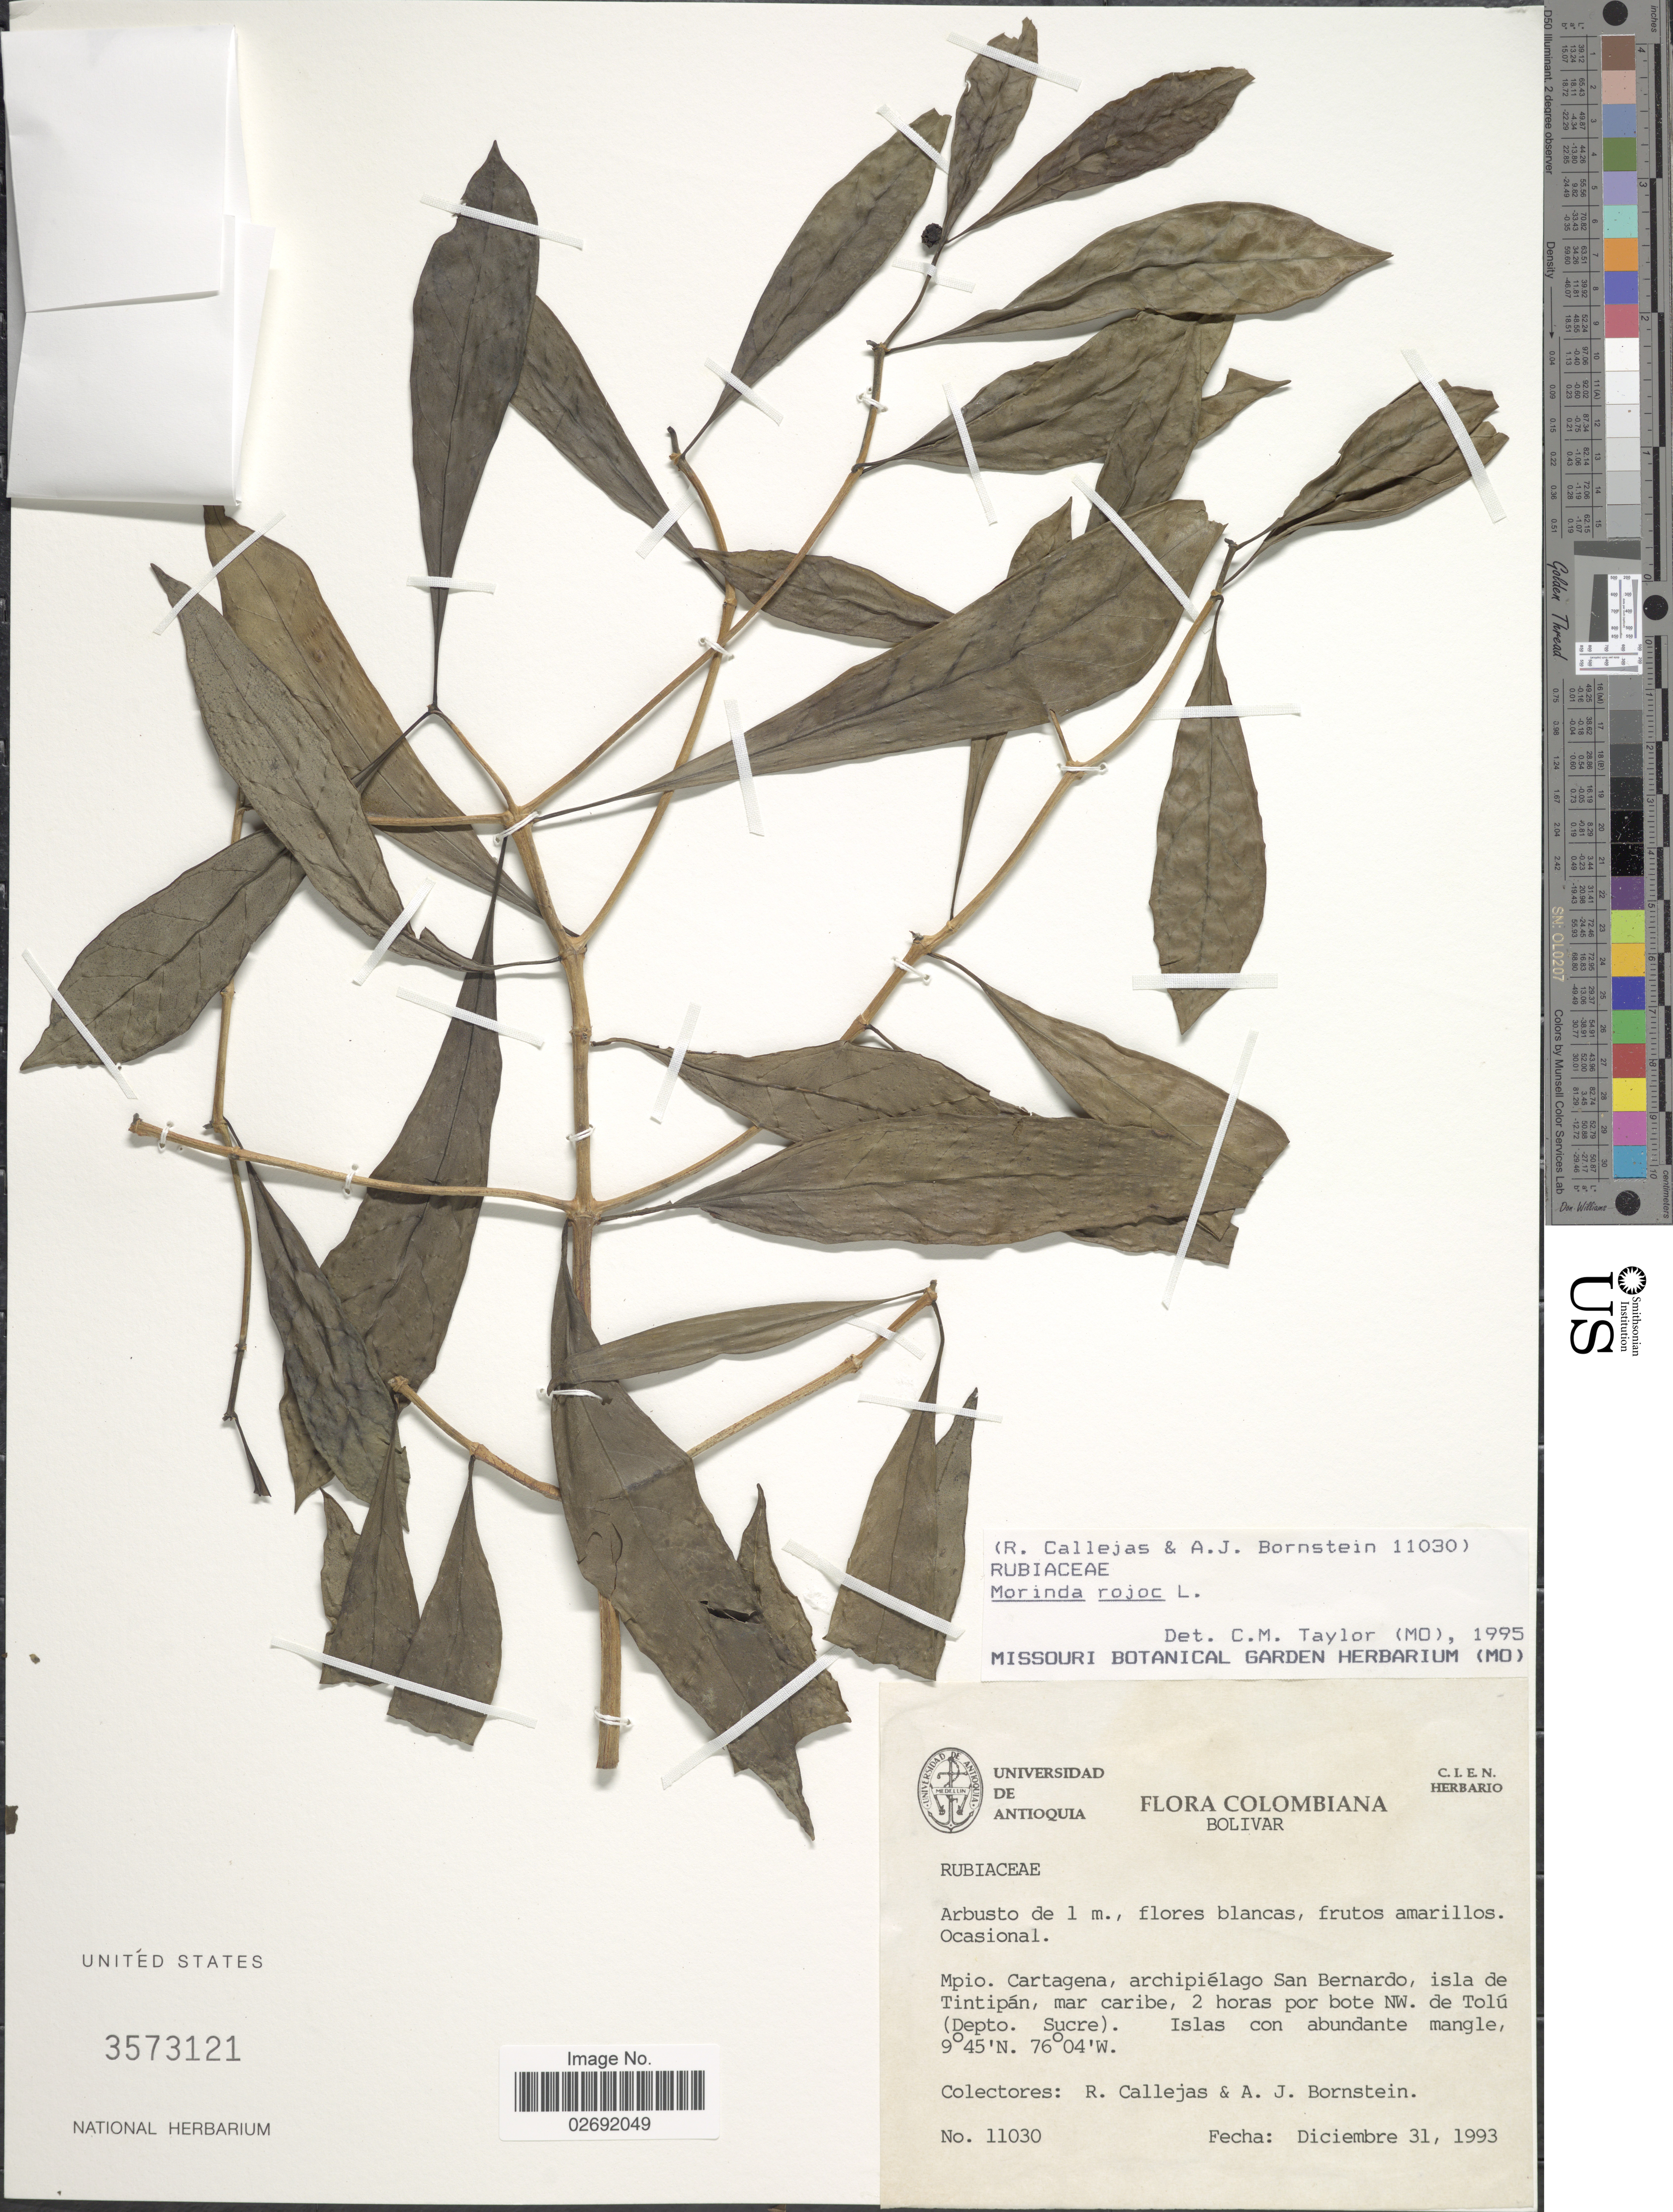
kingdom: Plantae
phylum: Tracheophyta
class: Magnoliopsida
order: Gentianales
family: Rubiaceae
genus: Morinda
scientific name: Morinda royoc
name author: L.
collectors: R. Callejas & A. Bornstein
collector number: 11030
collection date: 1993-12-31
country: Colombia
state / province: Sucre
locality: Bolivar, Mpio Cartagena, archipiélago San Berbardo, isla de Tintipán, mar caribe, 2 horas por bote NW de Tolú (Depto Sucre). Islas con abundante mangle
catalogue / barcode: US 3573121